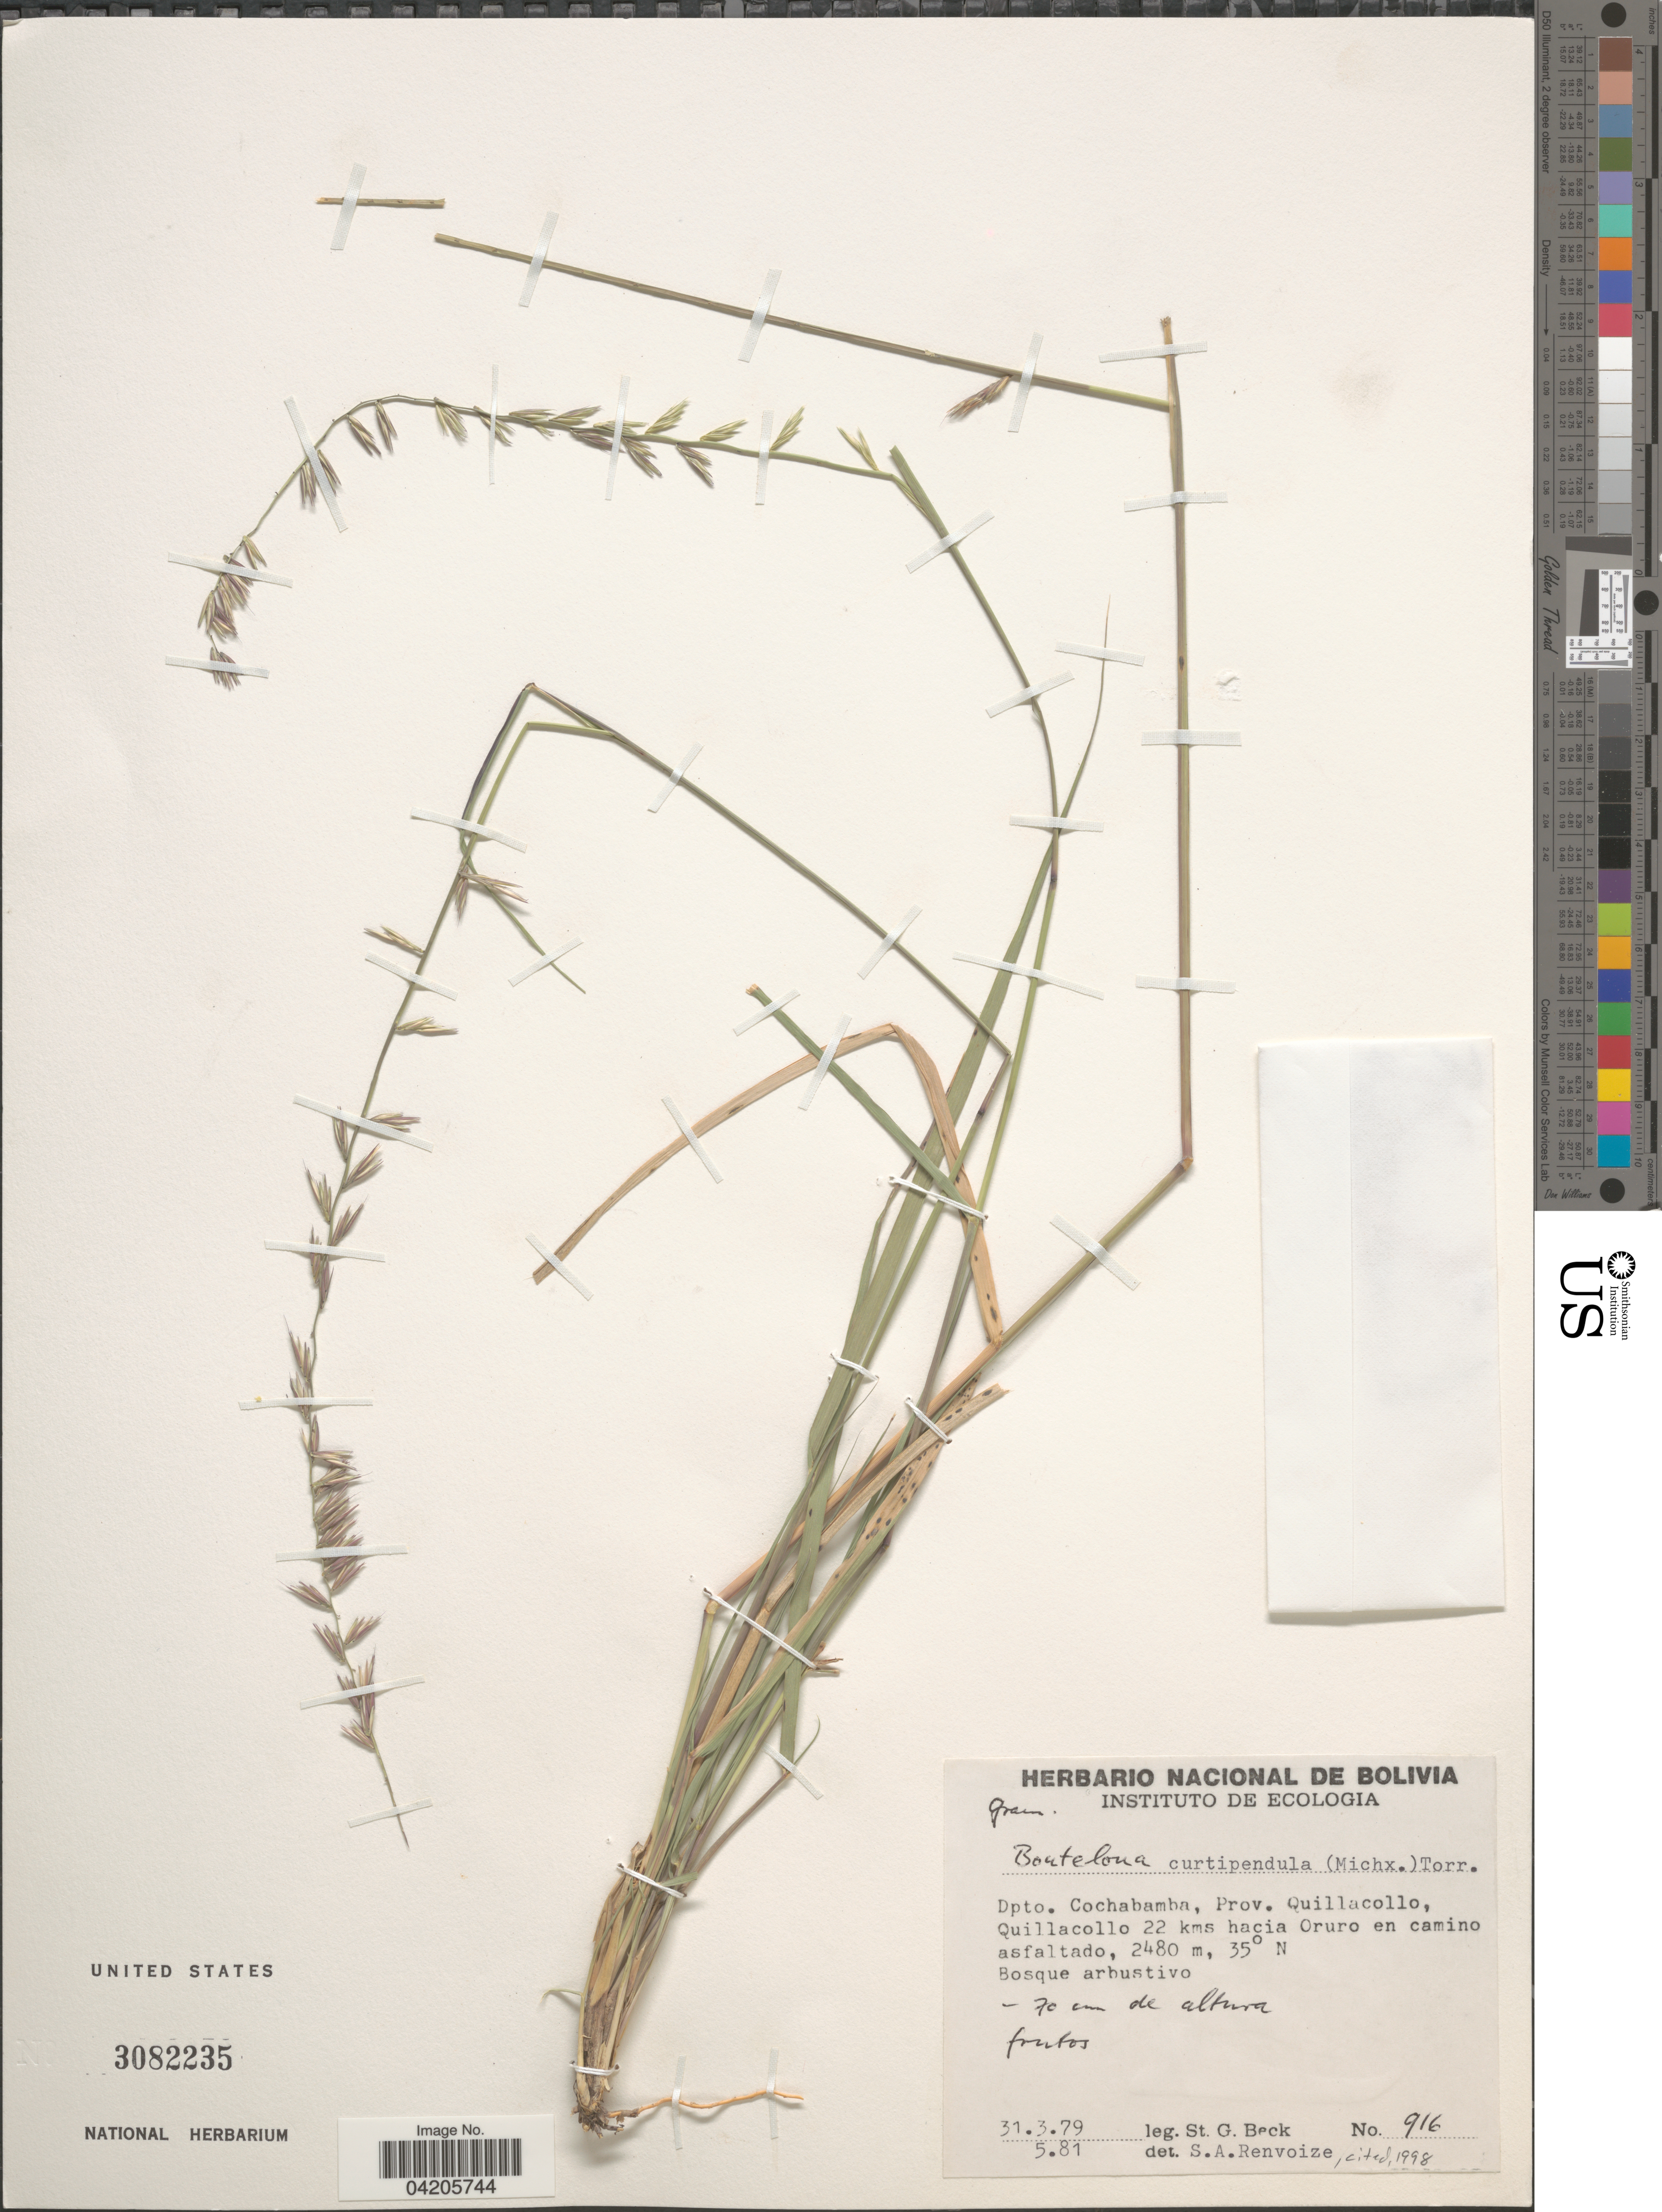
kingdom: Plantae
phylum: Tracheophyta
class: Liliopsida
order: Poales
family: Poaceae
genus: Bouteloua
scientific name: Bouteloua curtipendula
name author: (Michx.) Torr.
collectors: S. G. Beck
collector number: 916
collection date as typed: Transcribed d/m/y: 31/3/79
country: Bolivia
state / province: Cochabamba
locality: Dpto. Cochabamba, Prov. Quillacollo, Quillacollo 22 kms hacia Oruro en camino asfaltado.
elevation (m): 2480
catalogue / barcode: US 3082235